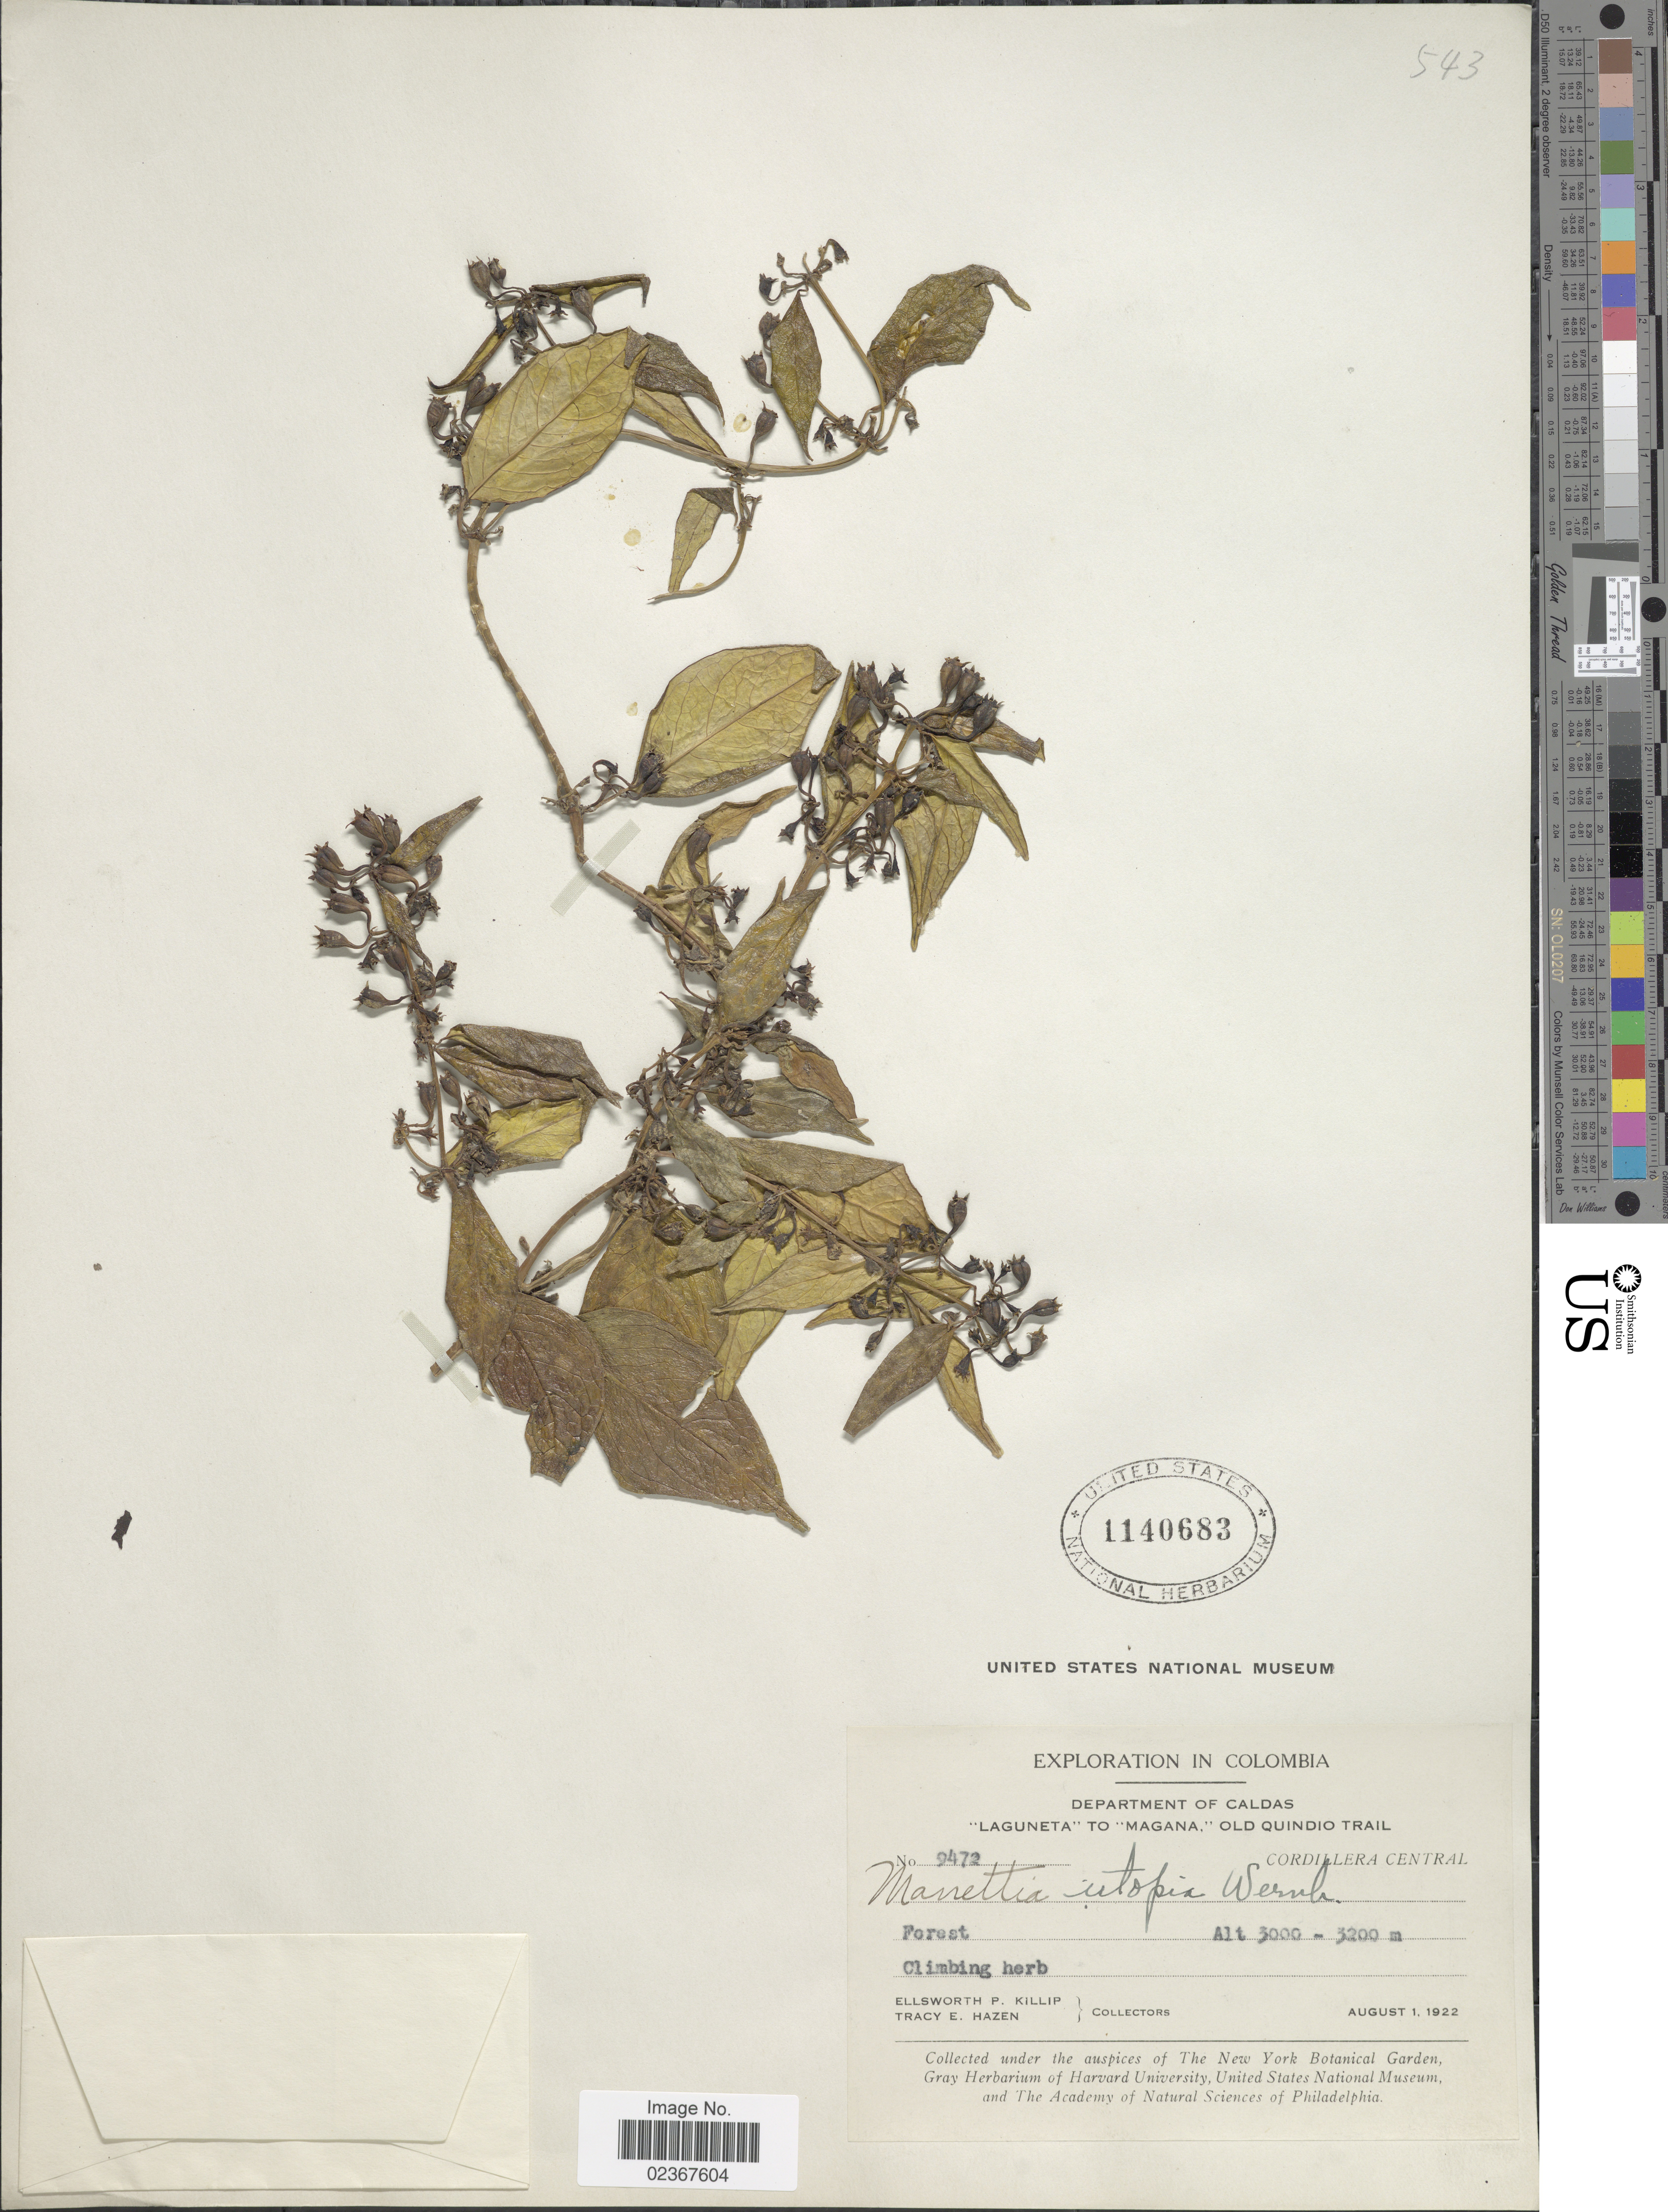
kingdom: Plantae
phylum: Tracheophyta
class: Magnoliopsida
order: Gentianales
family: Rubiaceae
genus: Manettia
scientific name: Manettia utopia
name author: Wernham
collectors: E. P. Killip & T. E. Hazen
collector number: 9472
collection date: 1922-08-01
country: Colombia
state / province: Caldas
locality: Department of Caldas 'Laguneta'to 'Magana,' Old Quindio Trail Cordillera Central, Forest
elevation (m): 3000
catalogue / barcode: US 1140683